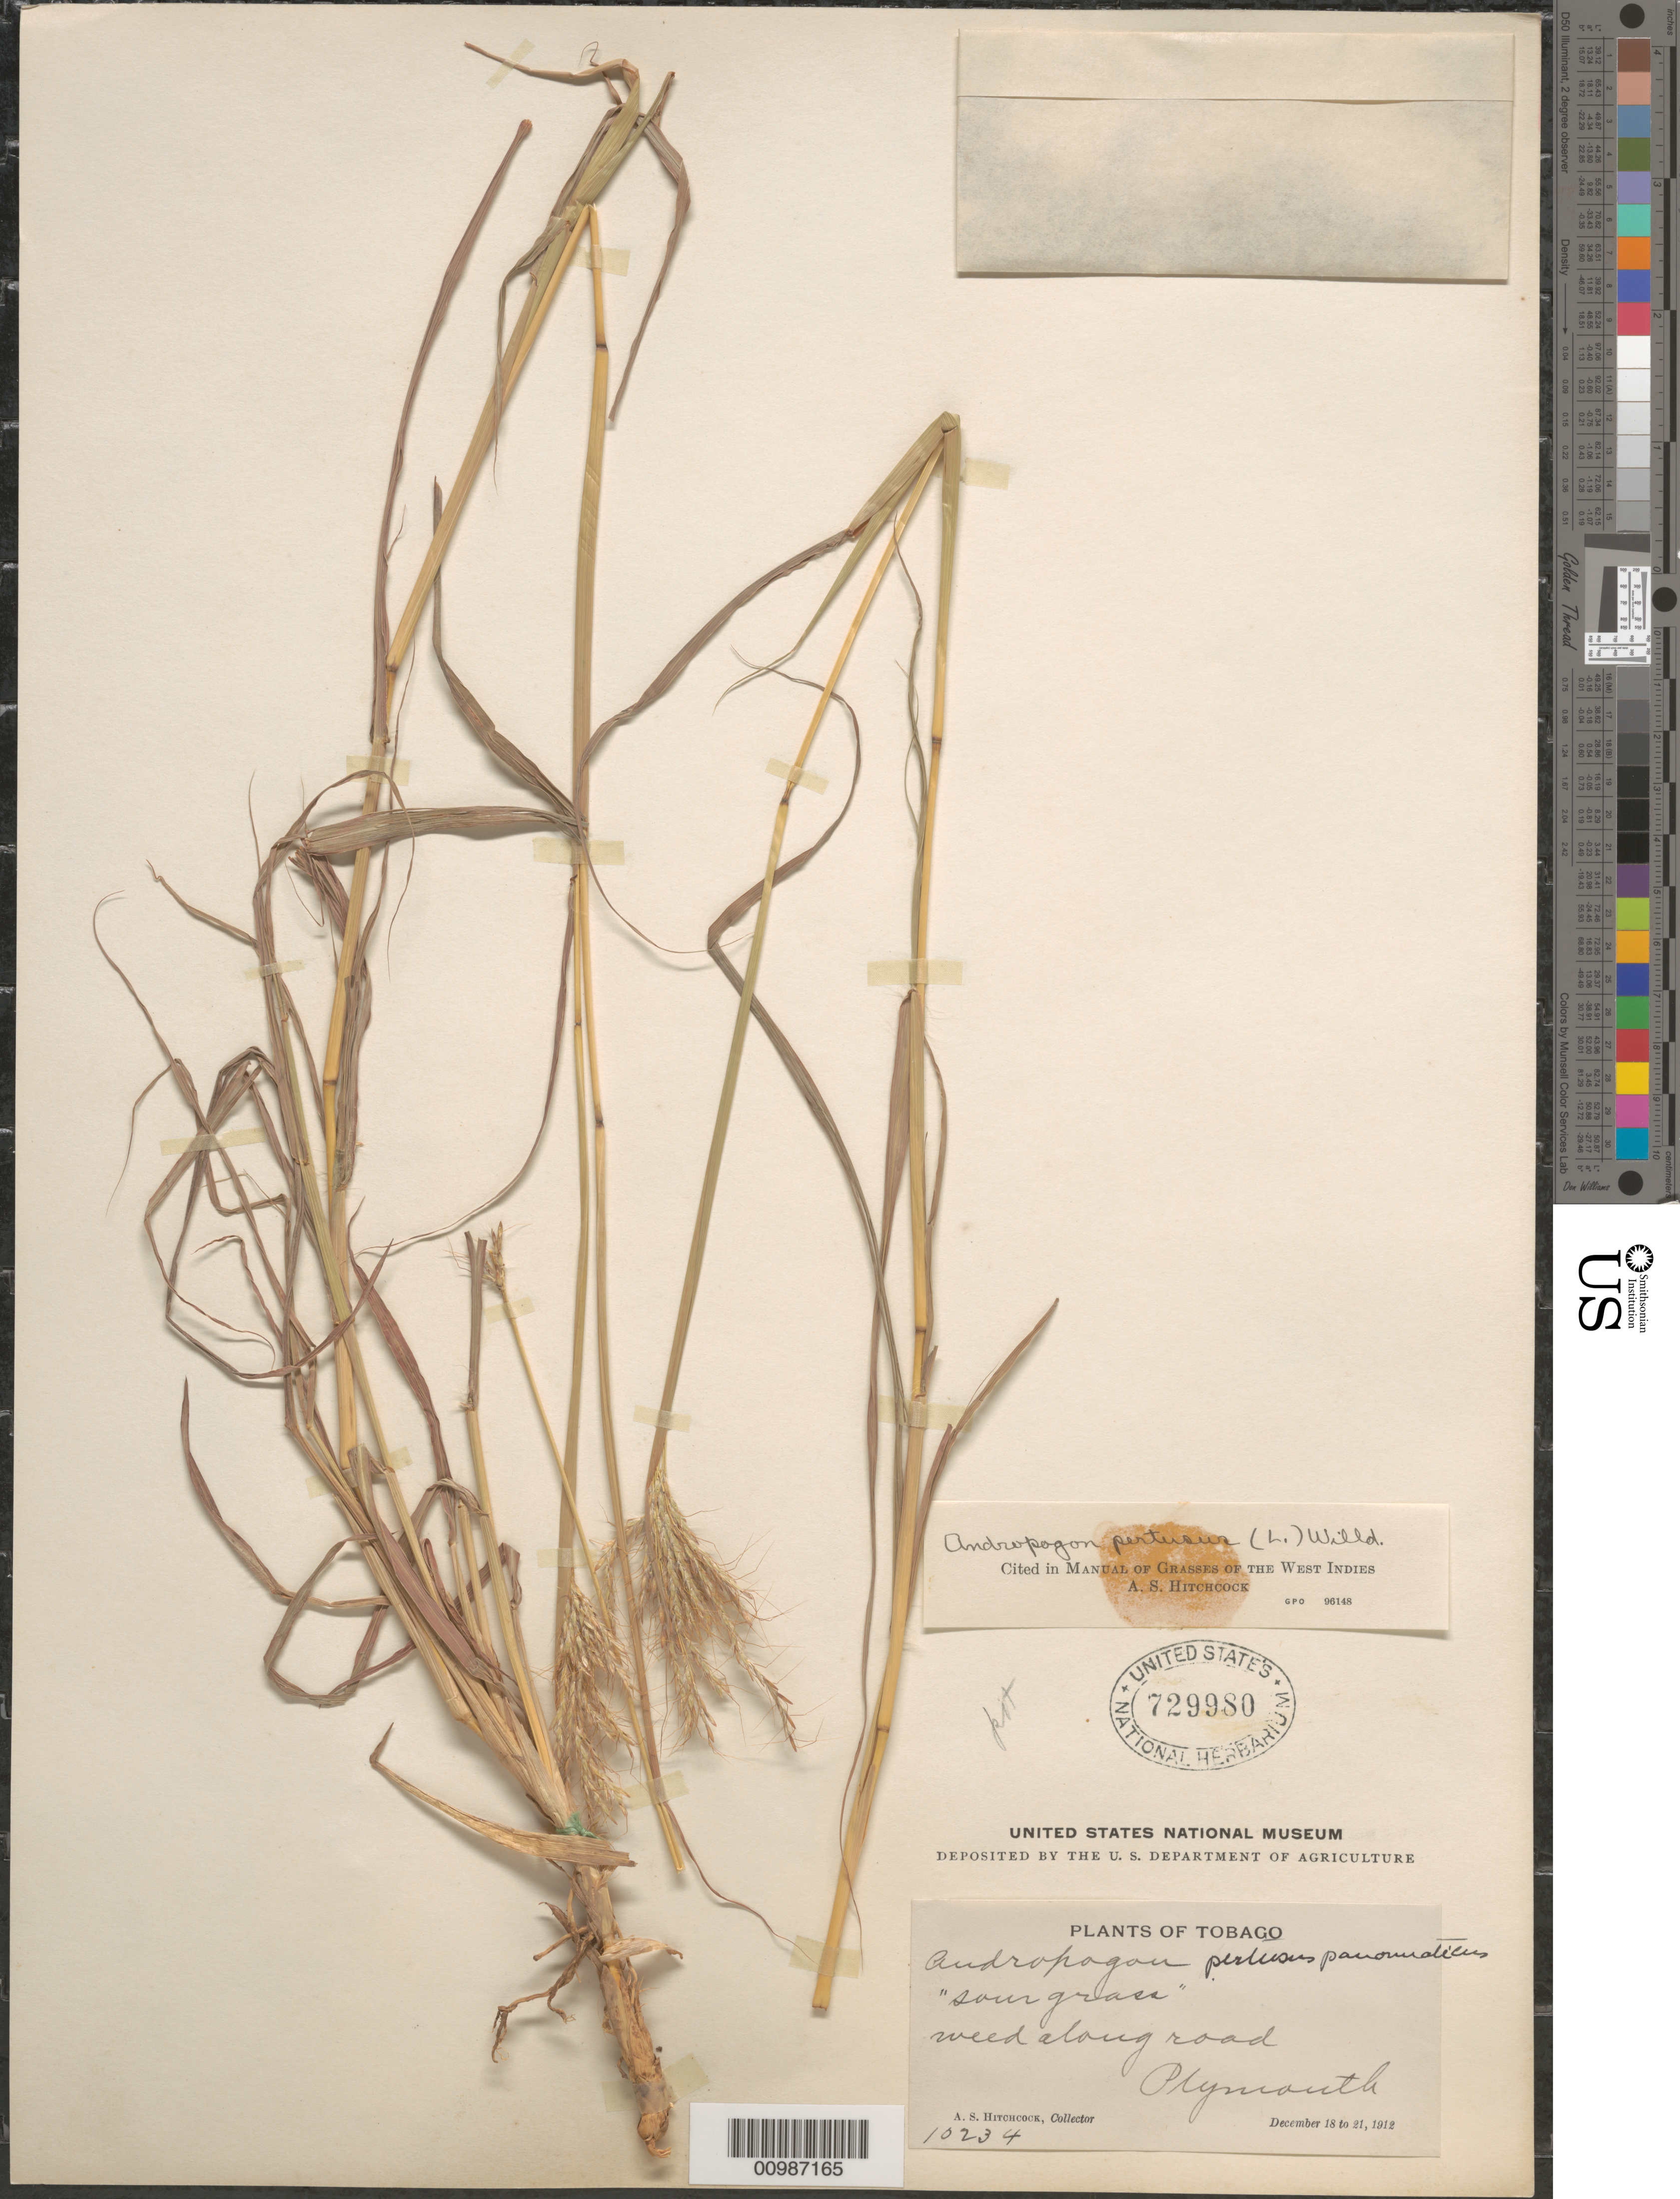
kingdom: Plantae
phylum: Tracheophyta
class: Liliopsida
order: Poales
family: Poaceae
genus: Andropogon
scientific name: Andropogon pertusus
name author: (L.) Willd.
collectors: A. S. Hitchcock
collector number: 10234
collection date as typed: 18 Dec 1912 to21 Dec 1912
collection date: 1912-12-18/1912-12-21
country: Trinidad and Tobago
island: Tobago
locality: Plymouth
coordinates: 0 N, 0 E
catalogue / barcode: US 729980